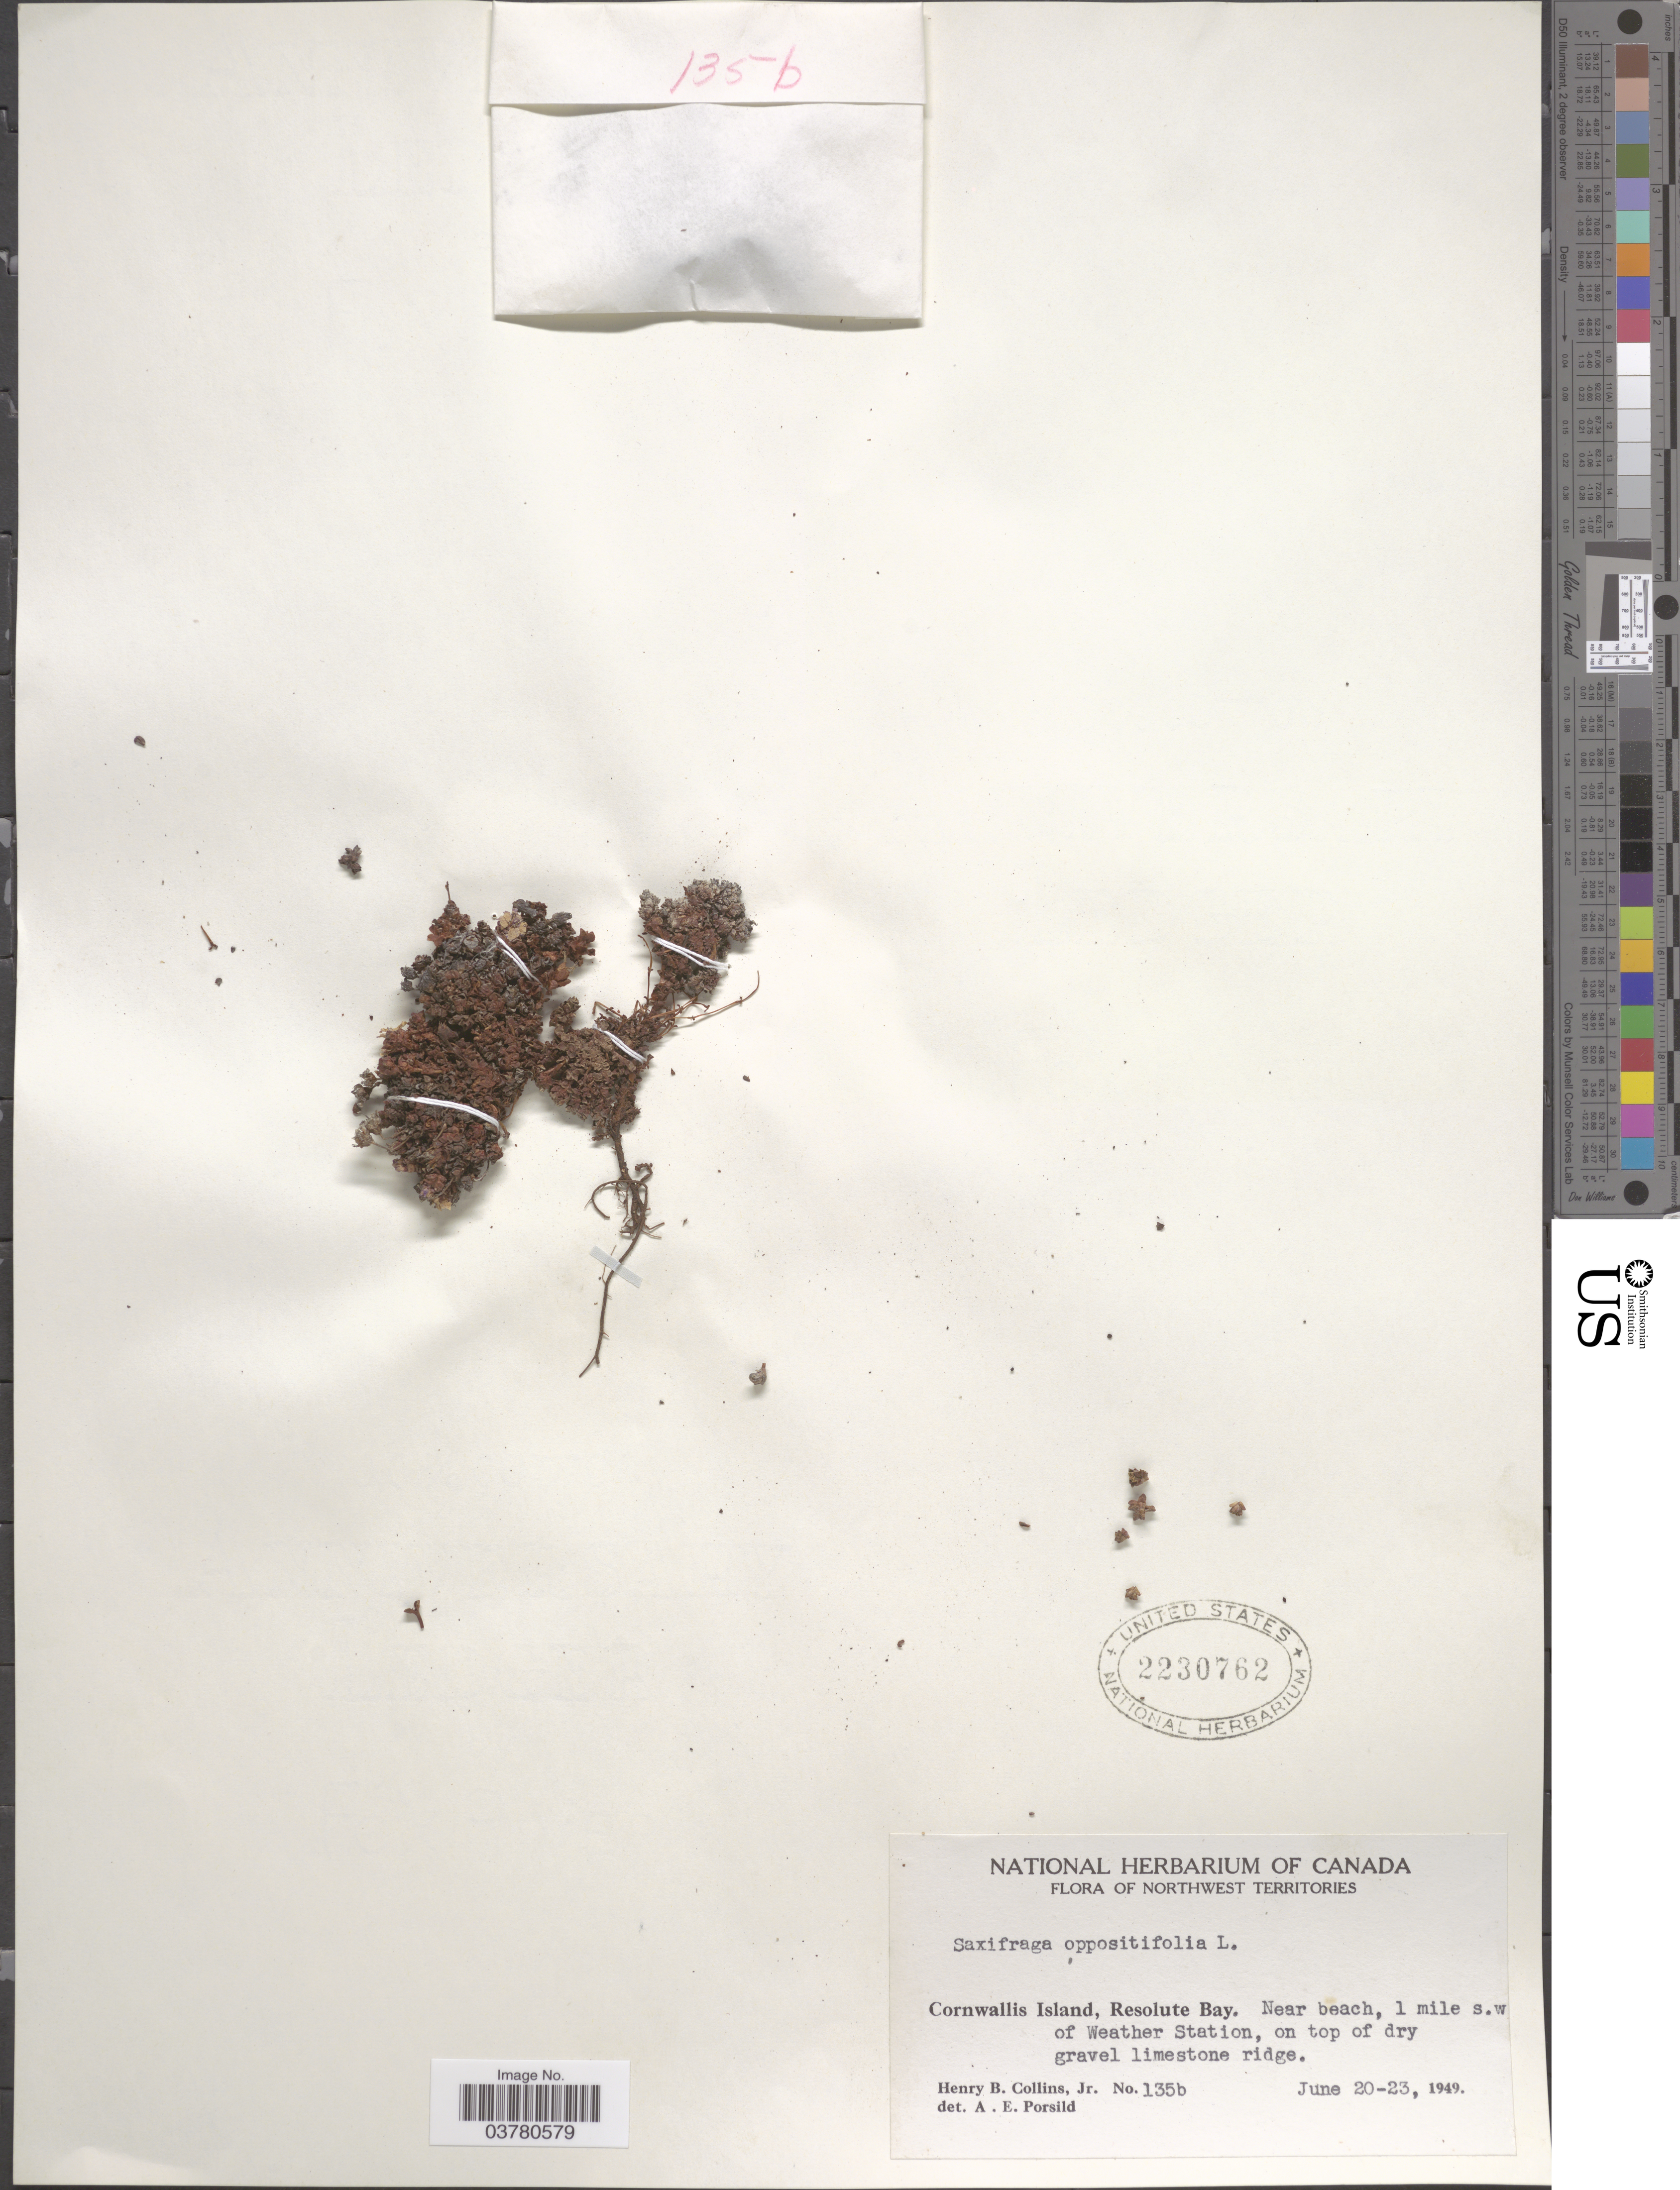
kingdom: Plantae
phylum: Tracheophyta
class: Magnoliopsida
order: Saxifragales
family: Saxifragaceae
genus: Saxifraga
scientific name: Saxifraga oppositifolia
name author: L.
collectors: H. Collins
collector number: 135b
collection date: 1949-06-20/1949-06-23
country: Canada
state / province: Nunavut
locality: Cornwallis Island, Resolute Bay. Near beach, 1 mile s.w. of Weather Station.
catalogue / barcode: US 2230762